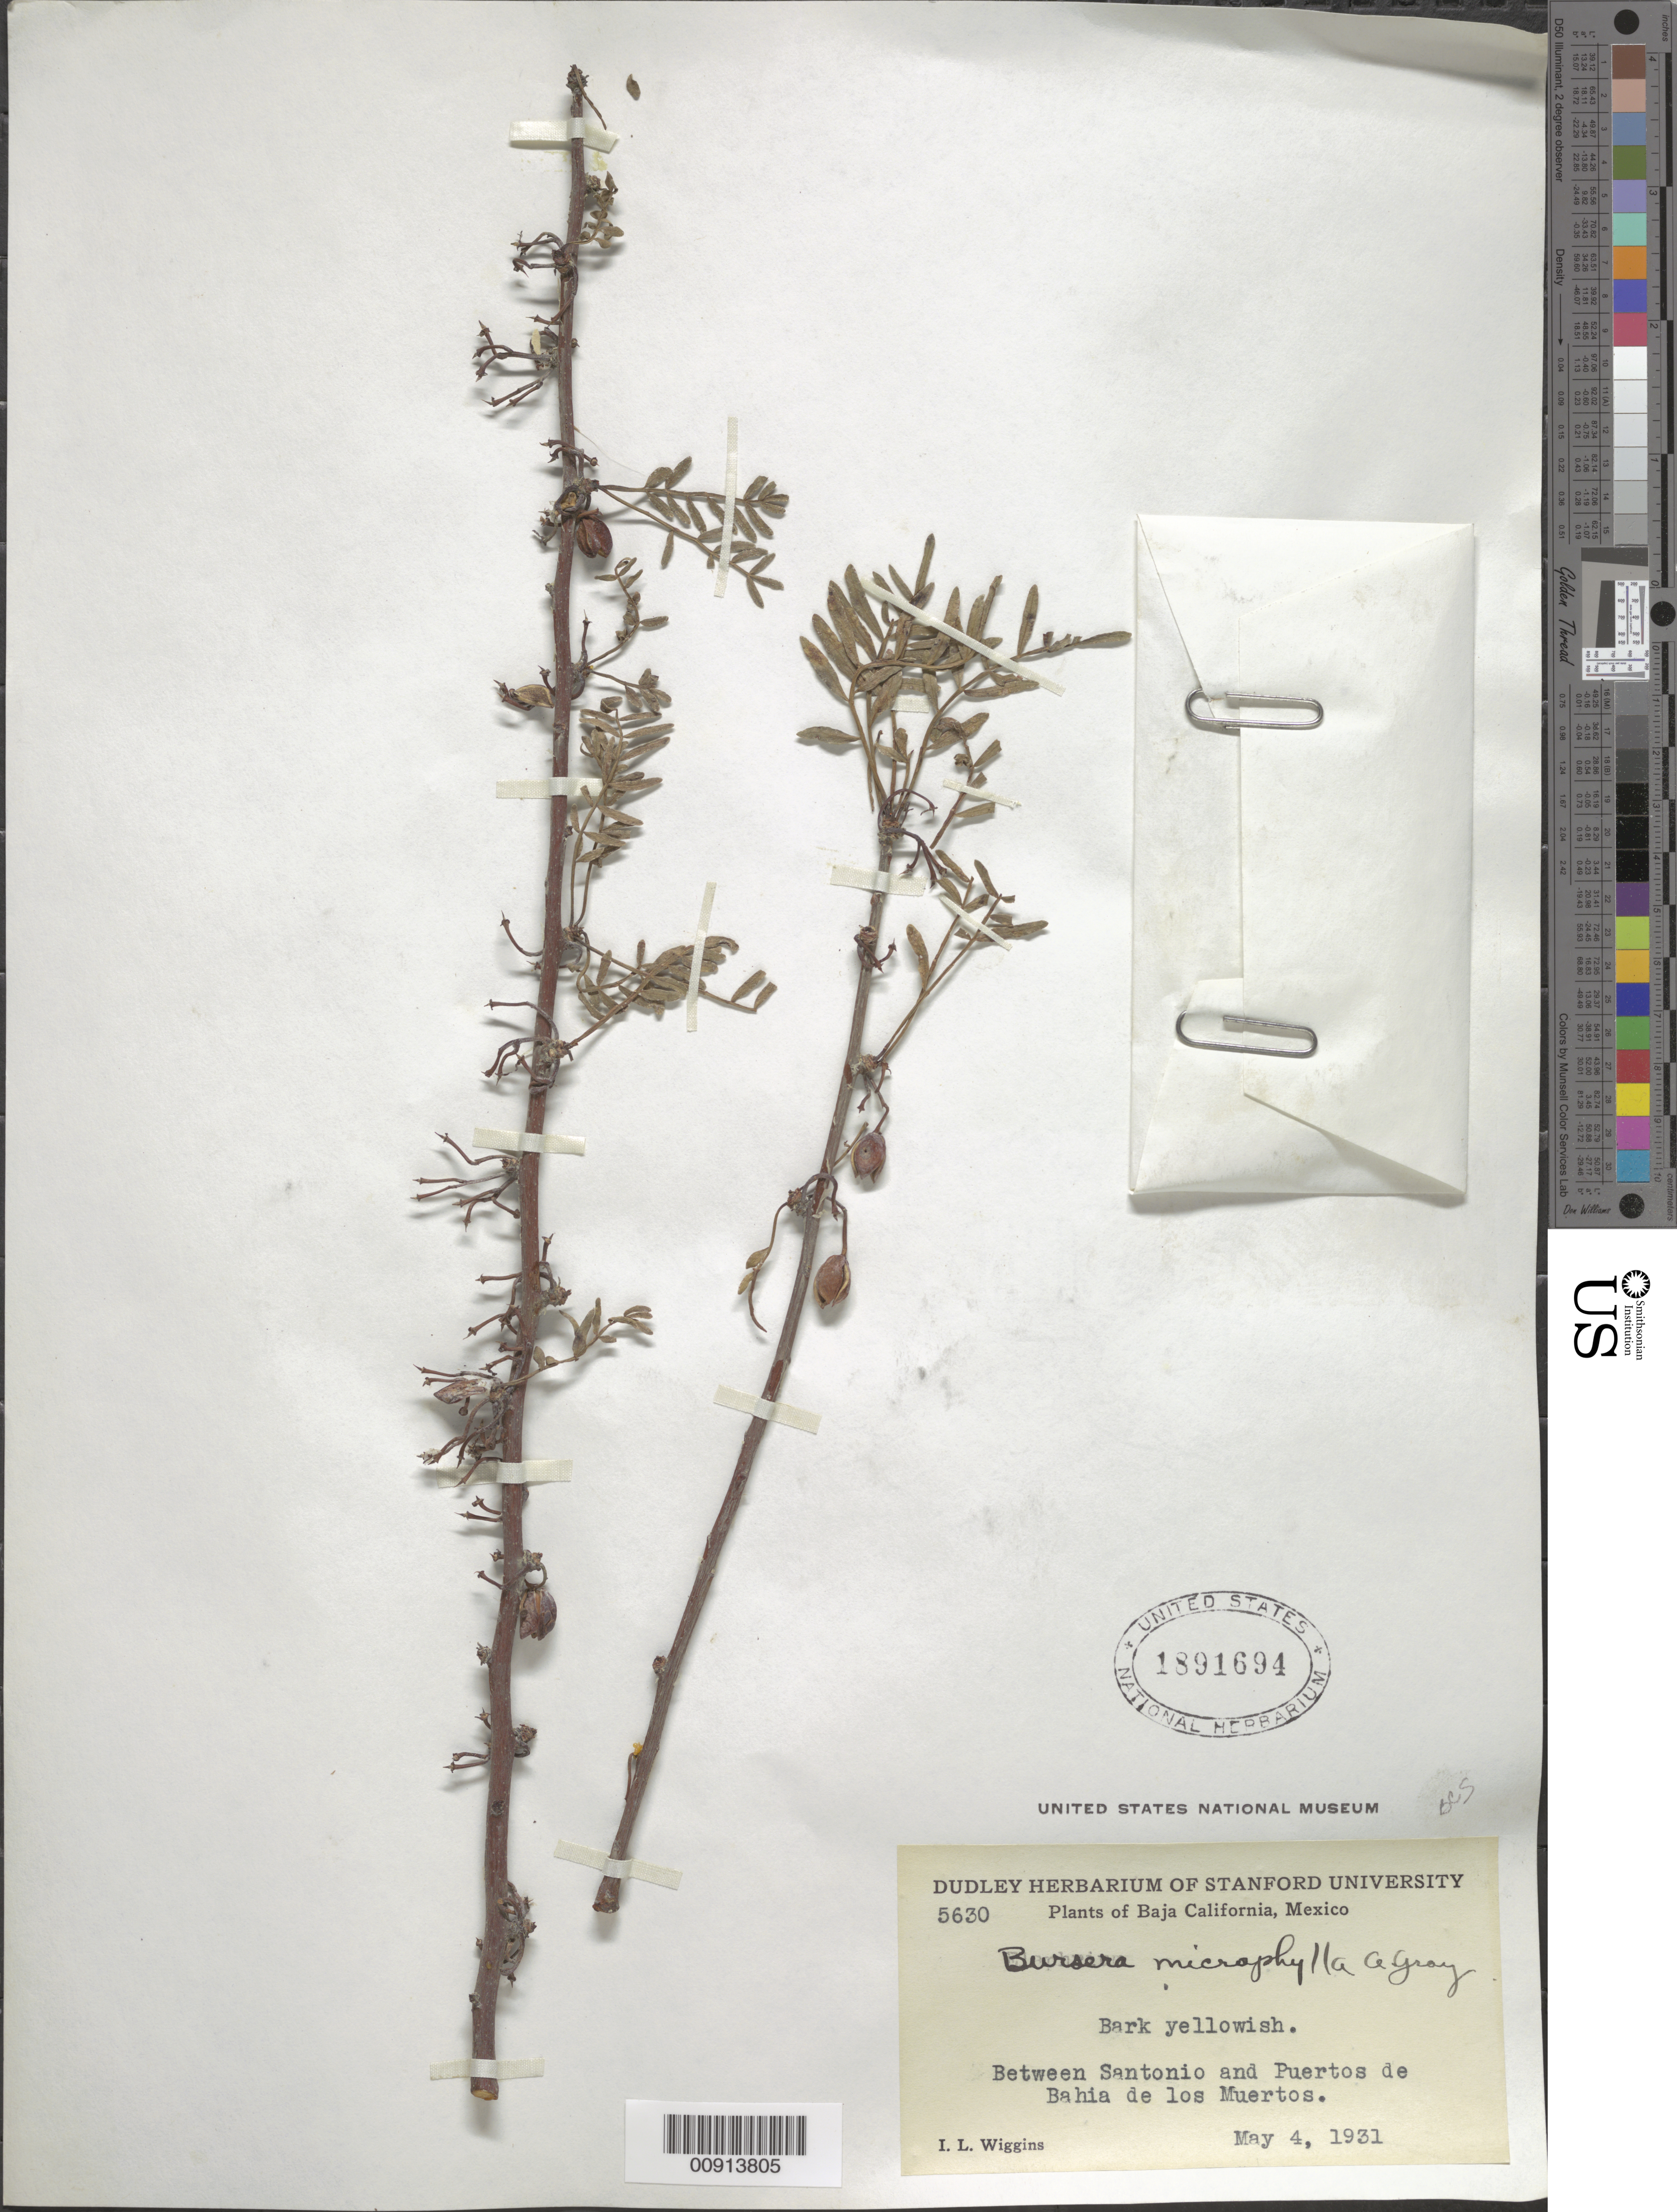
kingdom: Plantae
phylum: Tracheophyta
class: Magnoliopsida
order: Sapindales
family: Burseraceae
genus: Bursera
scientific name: Bursera microphylla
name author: A. Gray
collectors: I. L. Wiggins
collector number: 5630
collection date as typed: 04 May 1931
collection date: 1931-05-04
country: Mexico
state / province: Baja California Sur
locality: Between Santonio and Puerto de Bahía de los Muertos.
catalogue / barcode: US 1891694